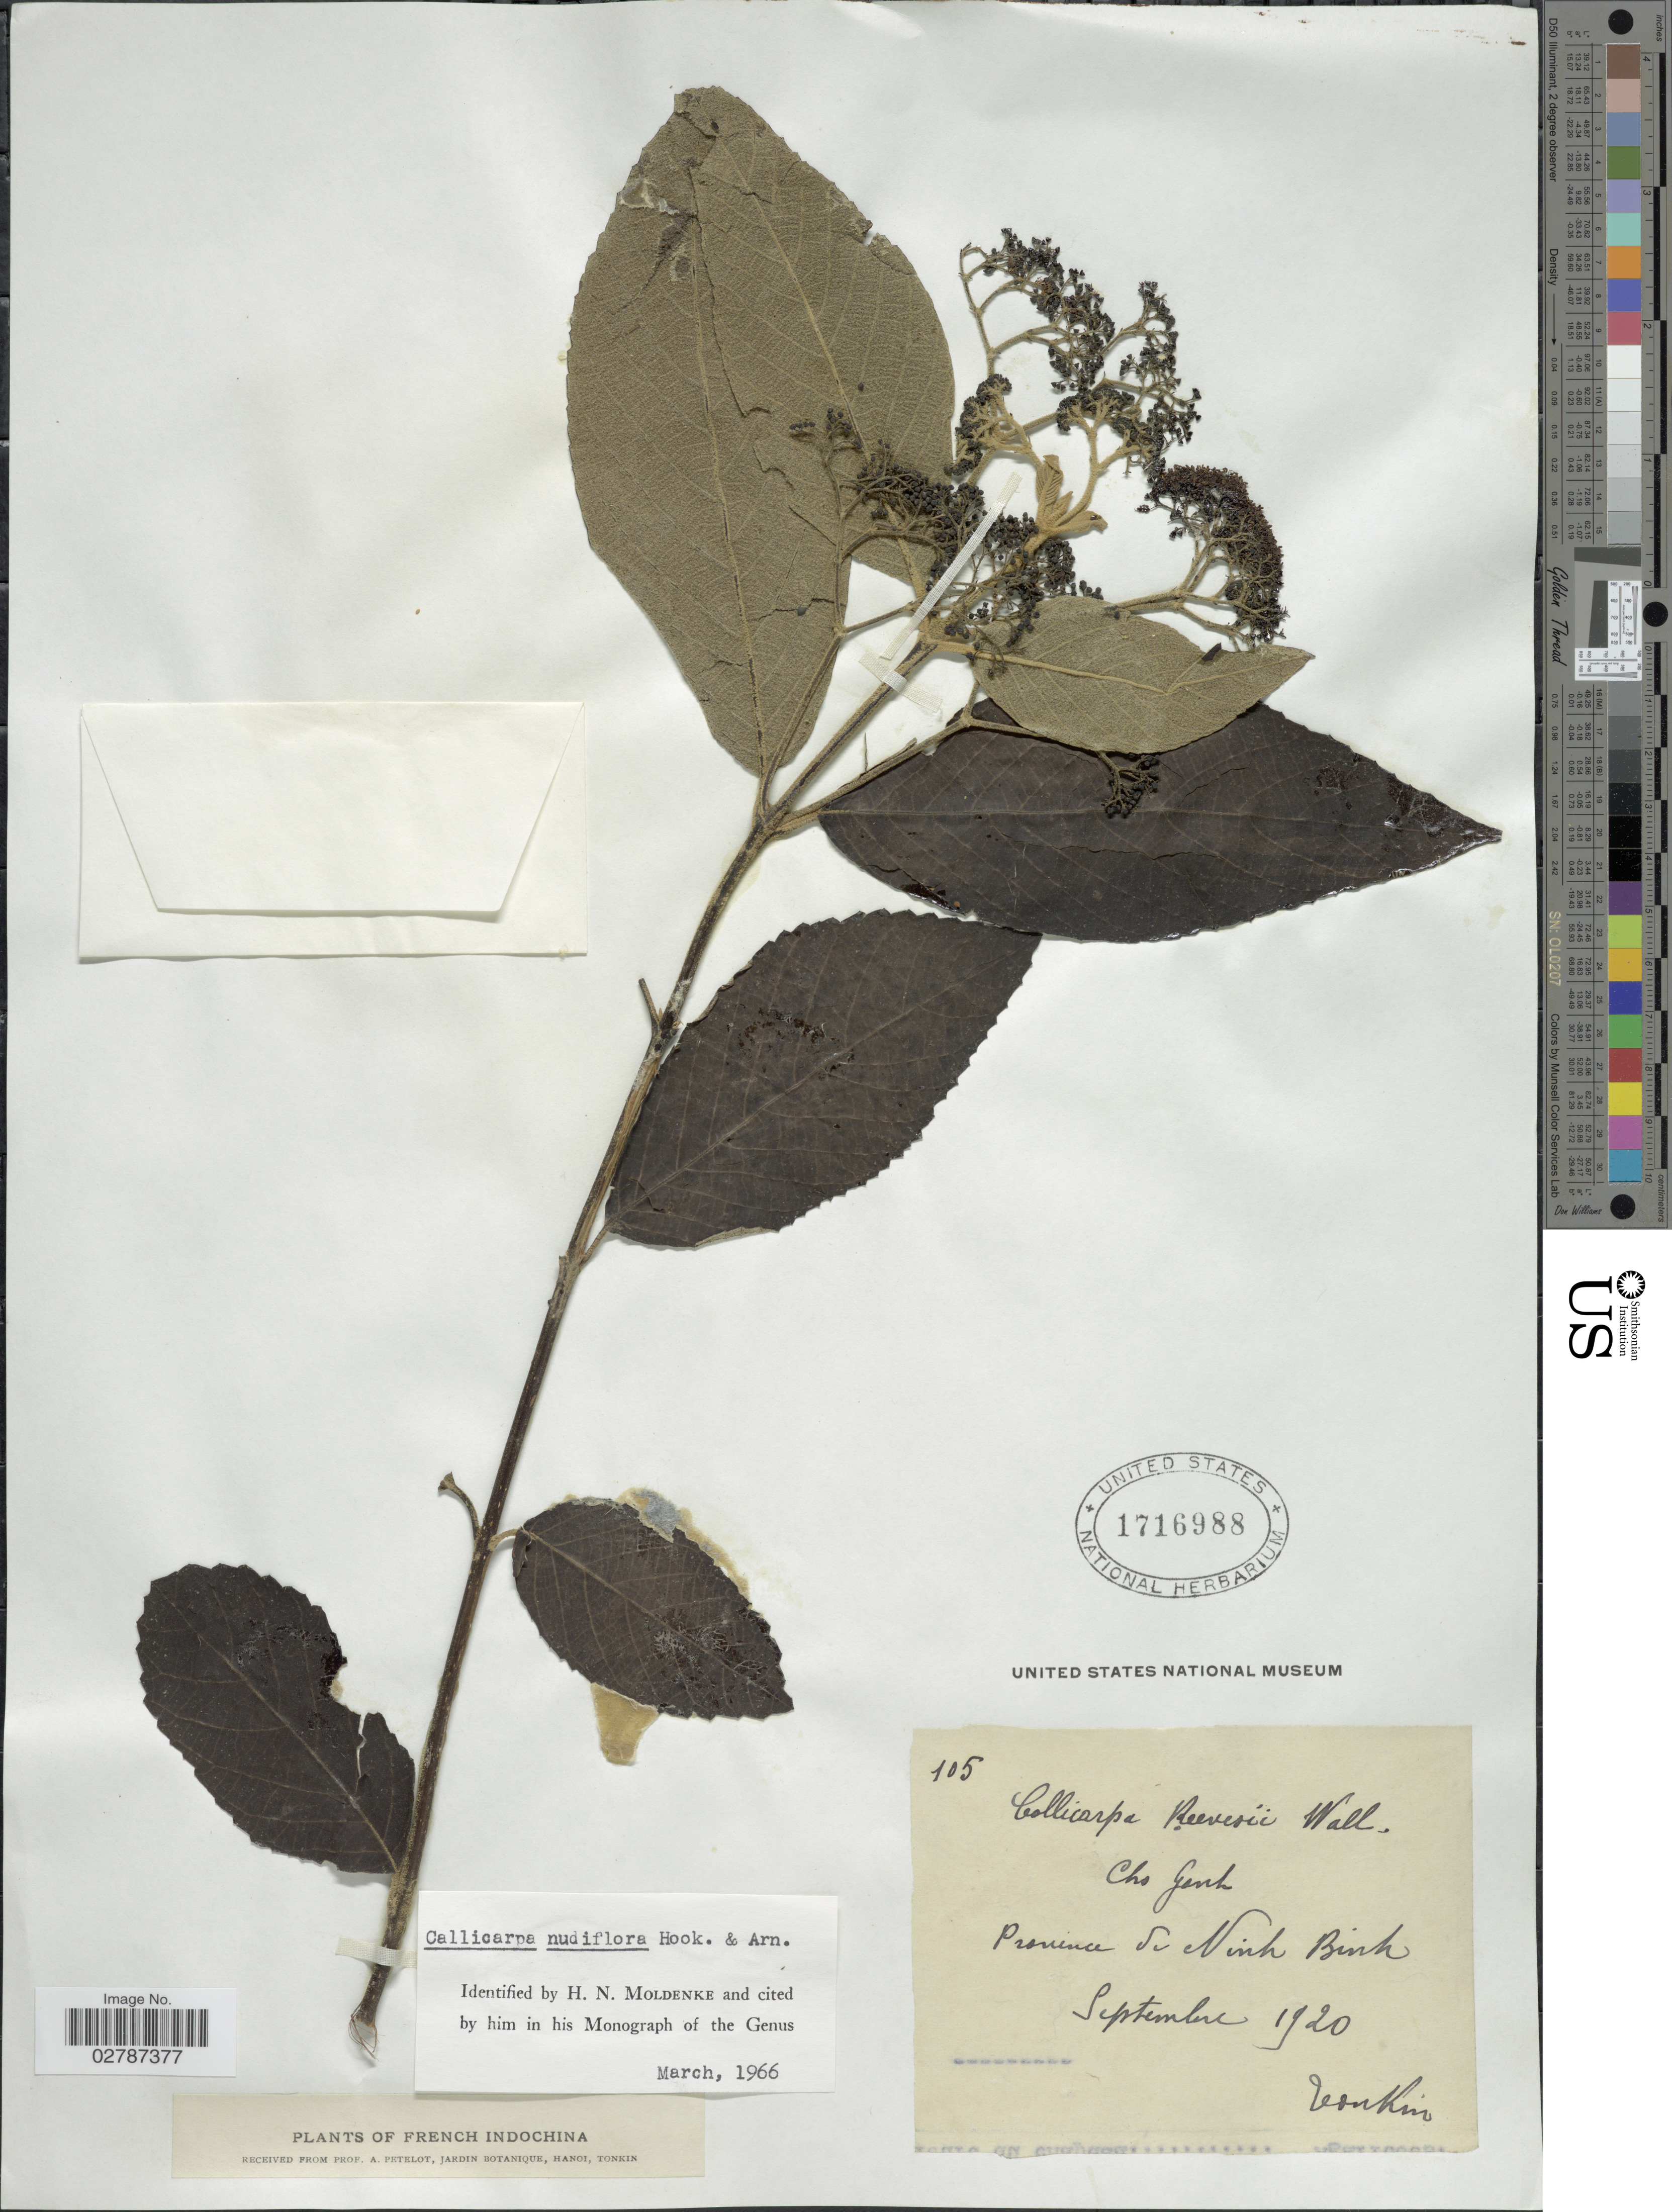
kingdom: Plantae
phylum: Tracheophyta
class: Magnoliopsida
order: Lamiales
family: Lamiaceae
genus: Callicarpa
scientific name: Callicarpa nudiflora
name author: Hook. & Arn.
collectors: A. Petelot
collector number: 105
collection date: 1920-09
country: Vietnam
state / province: Ninh Binh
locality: Tonkin. French Indochina. Cho Ganh.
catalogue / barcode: US 1716988